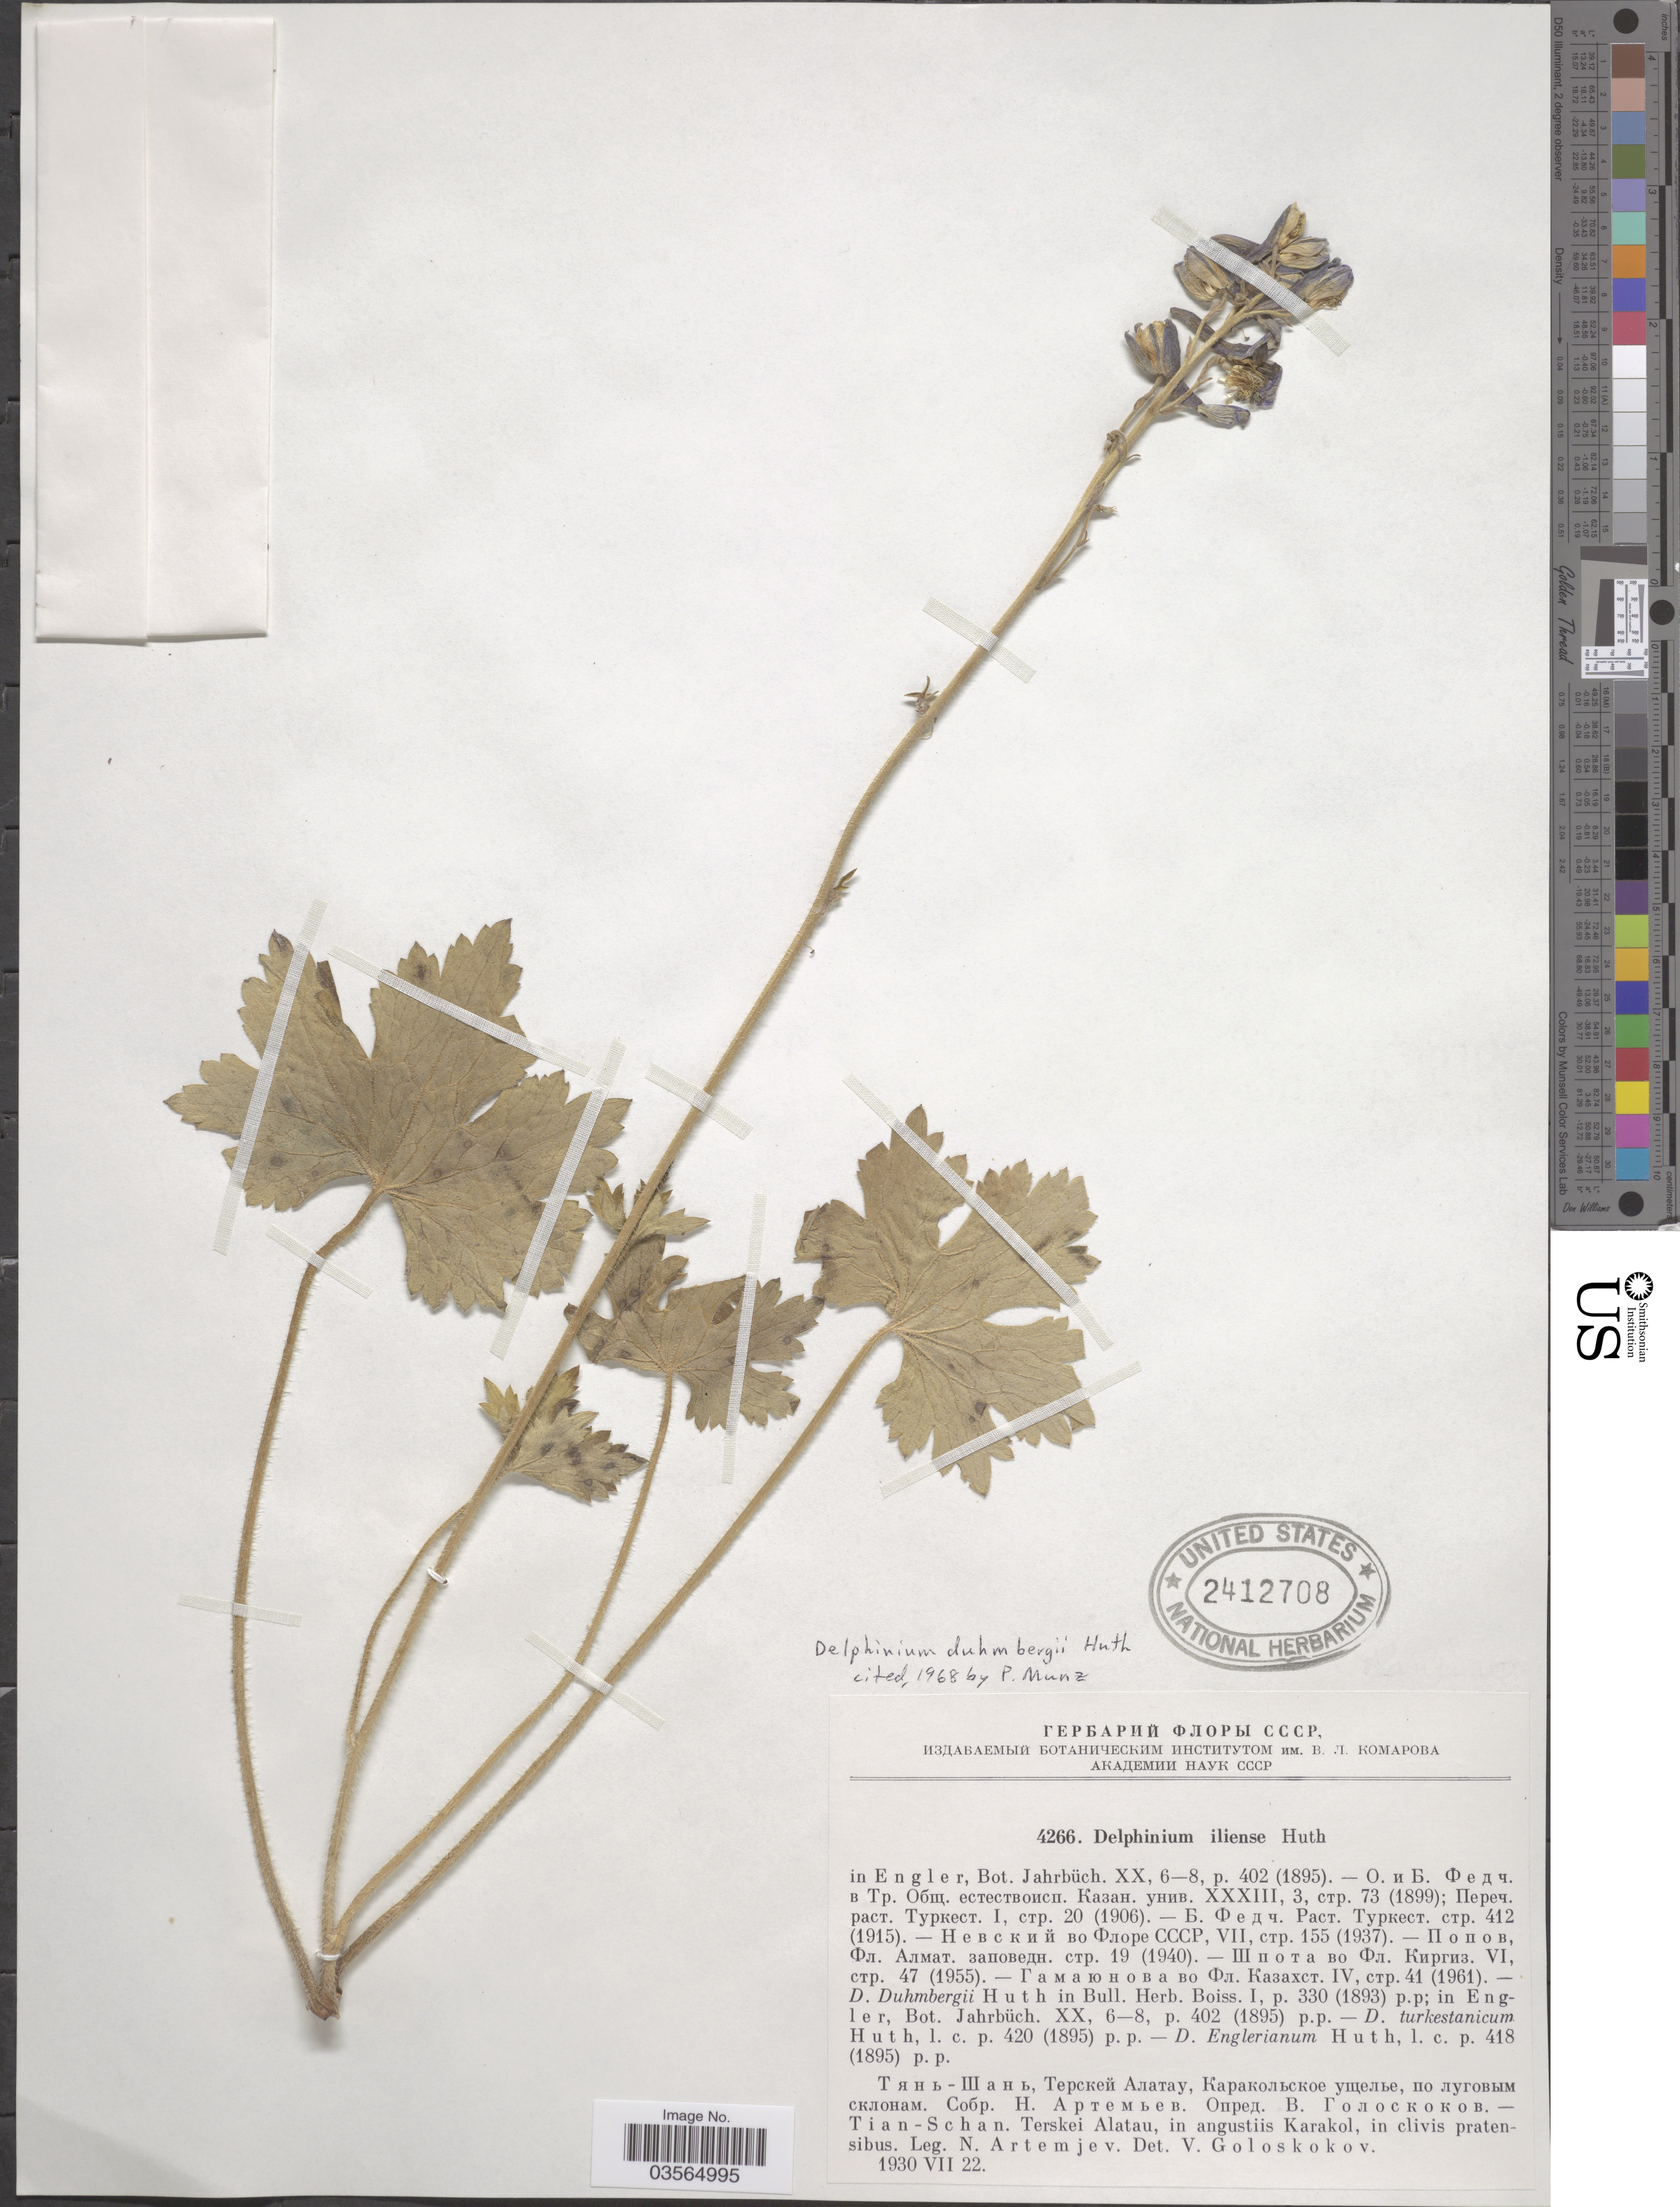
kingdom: Plantae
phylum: Tracheophyta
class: Magnoliopsida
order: Ranunculales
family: Ranunculaceae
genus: Delphinium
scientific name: Delphinium duhmbergii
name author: Huth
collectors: N. Artemjev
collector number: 4266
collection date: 1930-07-22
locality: Tia-Schan. Terskei Alatau, in angustiis Karakol.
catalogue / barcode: US 2412708